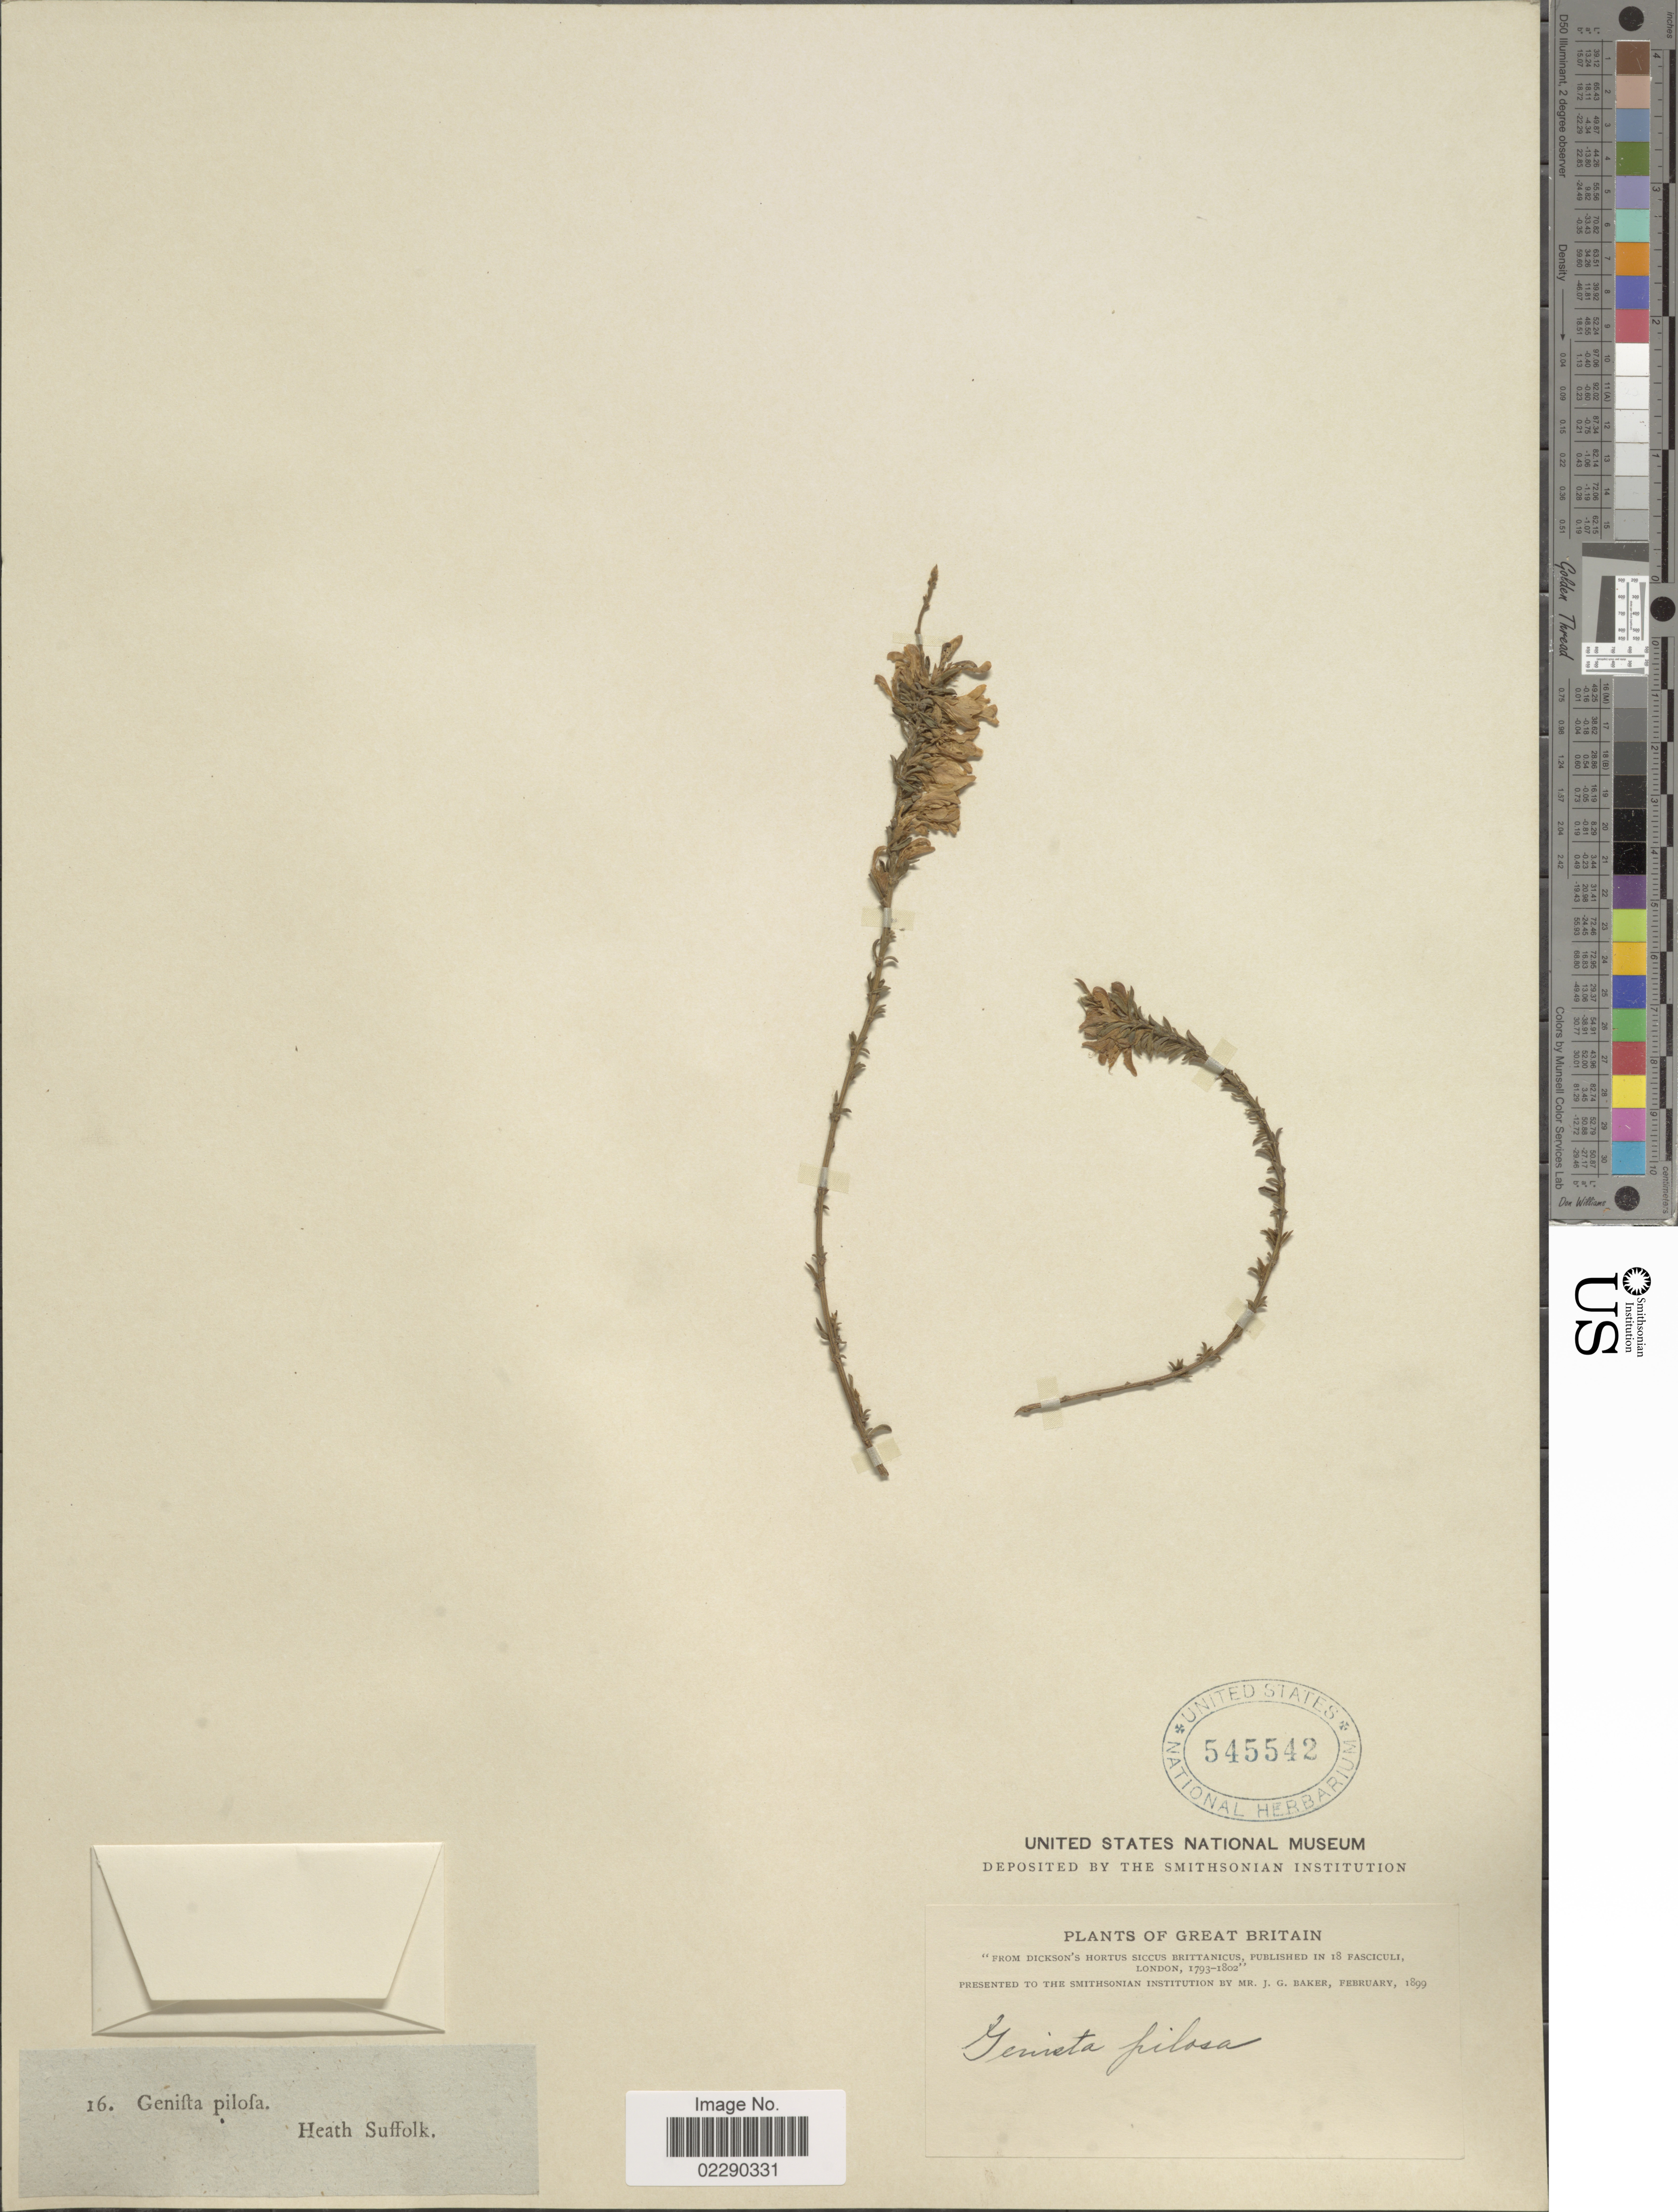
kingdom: Plantae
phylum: Tracheophyta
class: Magnoliopsida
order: Fabales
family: Fabaceae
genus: Genista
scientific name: Genista pilosa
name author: L.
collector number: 16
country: United Kingdom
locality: Great Britain, Heath Suffolk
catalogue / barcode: US 545542